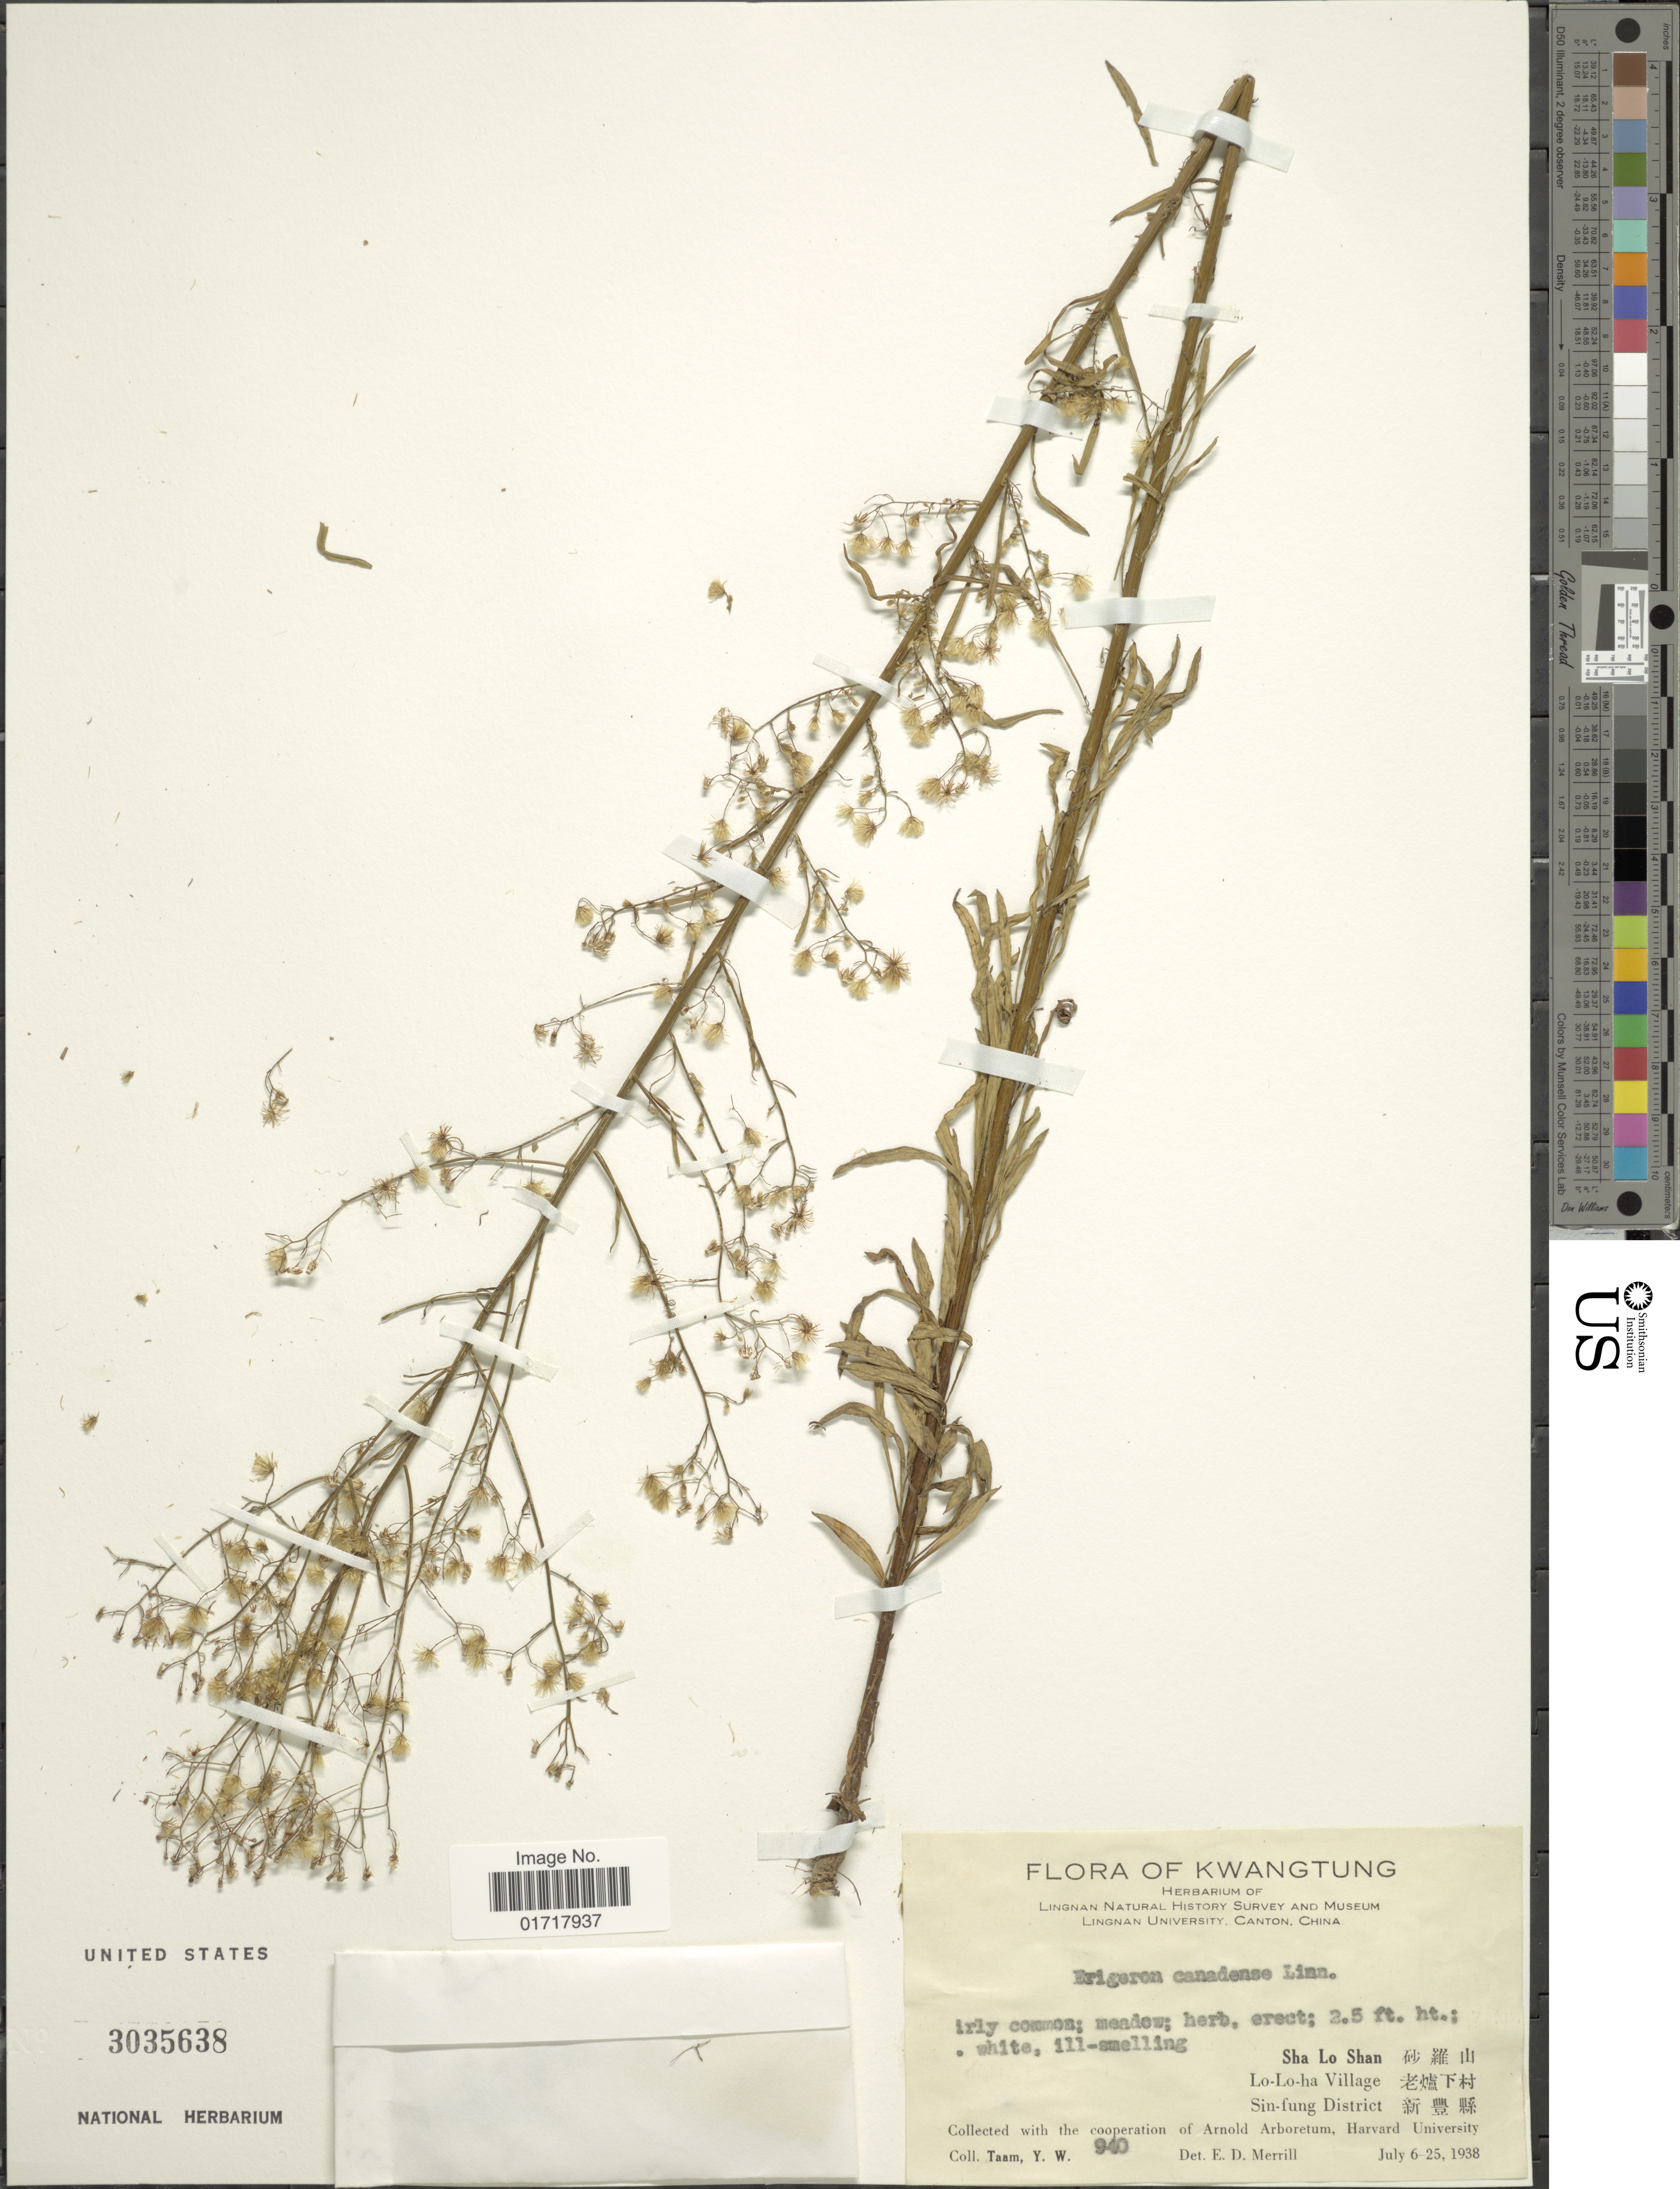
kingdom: Plantae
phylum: Tracheophyta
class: Magnoliopsida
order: Asterales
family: Asteraceae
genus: Conyza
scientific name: Conyza canadensis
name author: (L.) Cronq.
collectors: Y. W. Taam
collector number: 940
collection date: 1938-07-06/1938-07-25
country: China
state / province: Guangdong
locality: Kwangtung, Sha Lo Shan X, Lo-Lo-ha Village X, Sin-fung District X.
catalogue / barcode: US 3035638